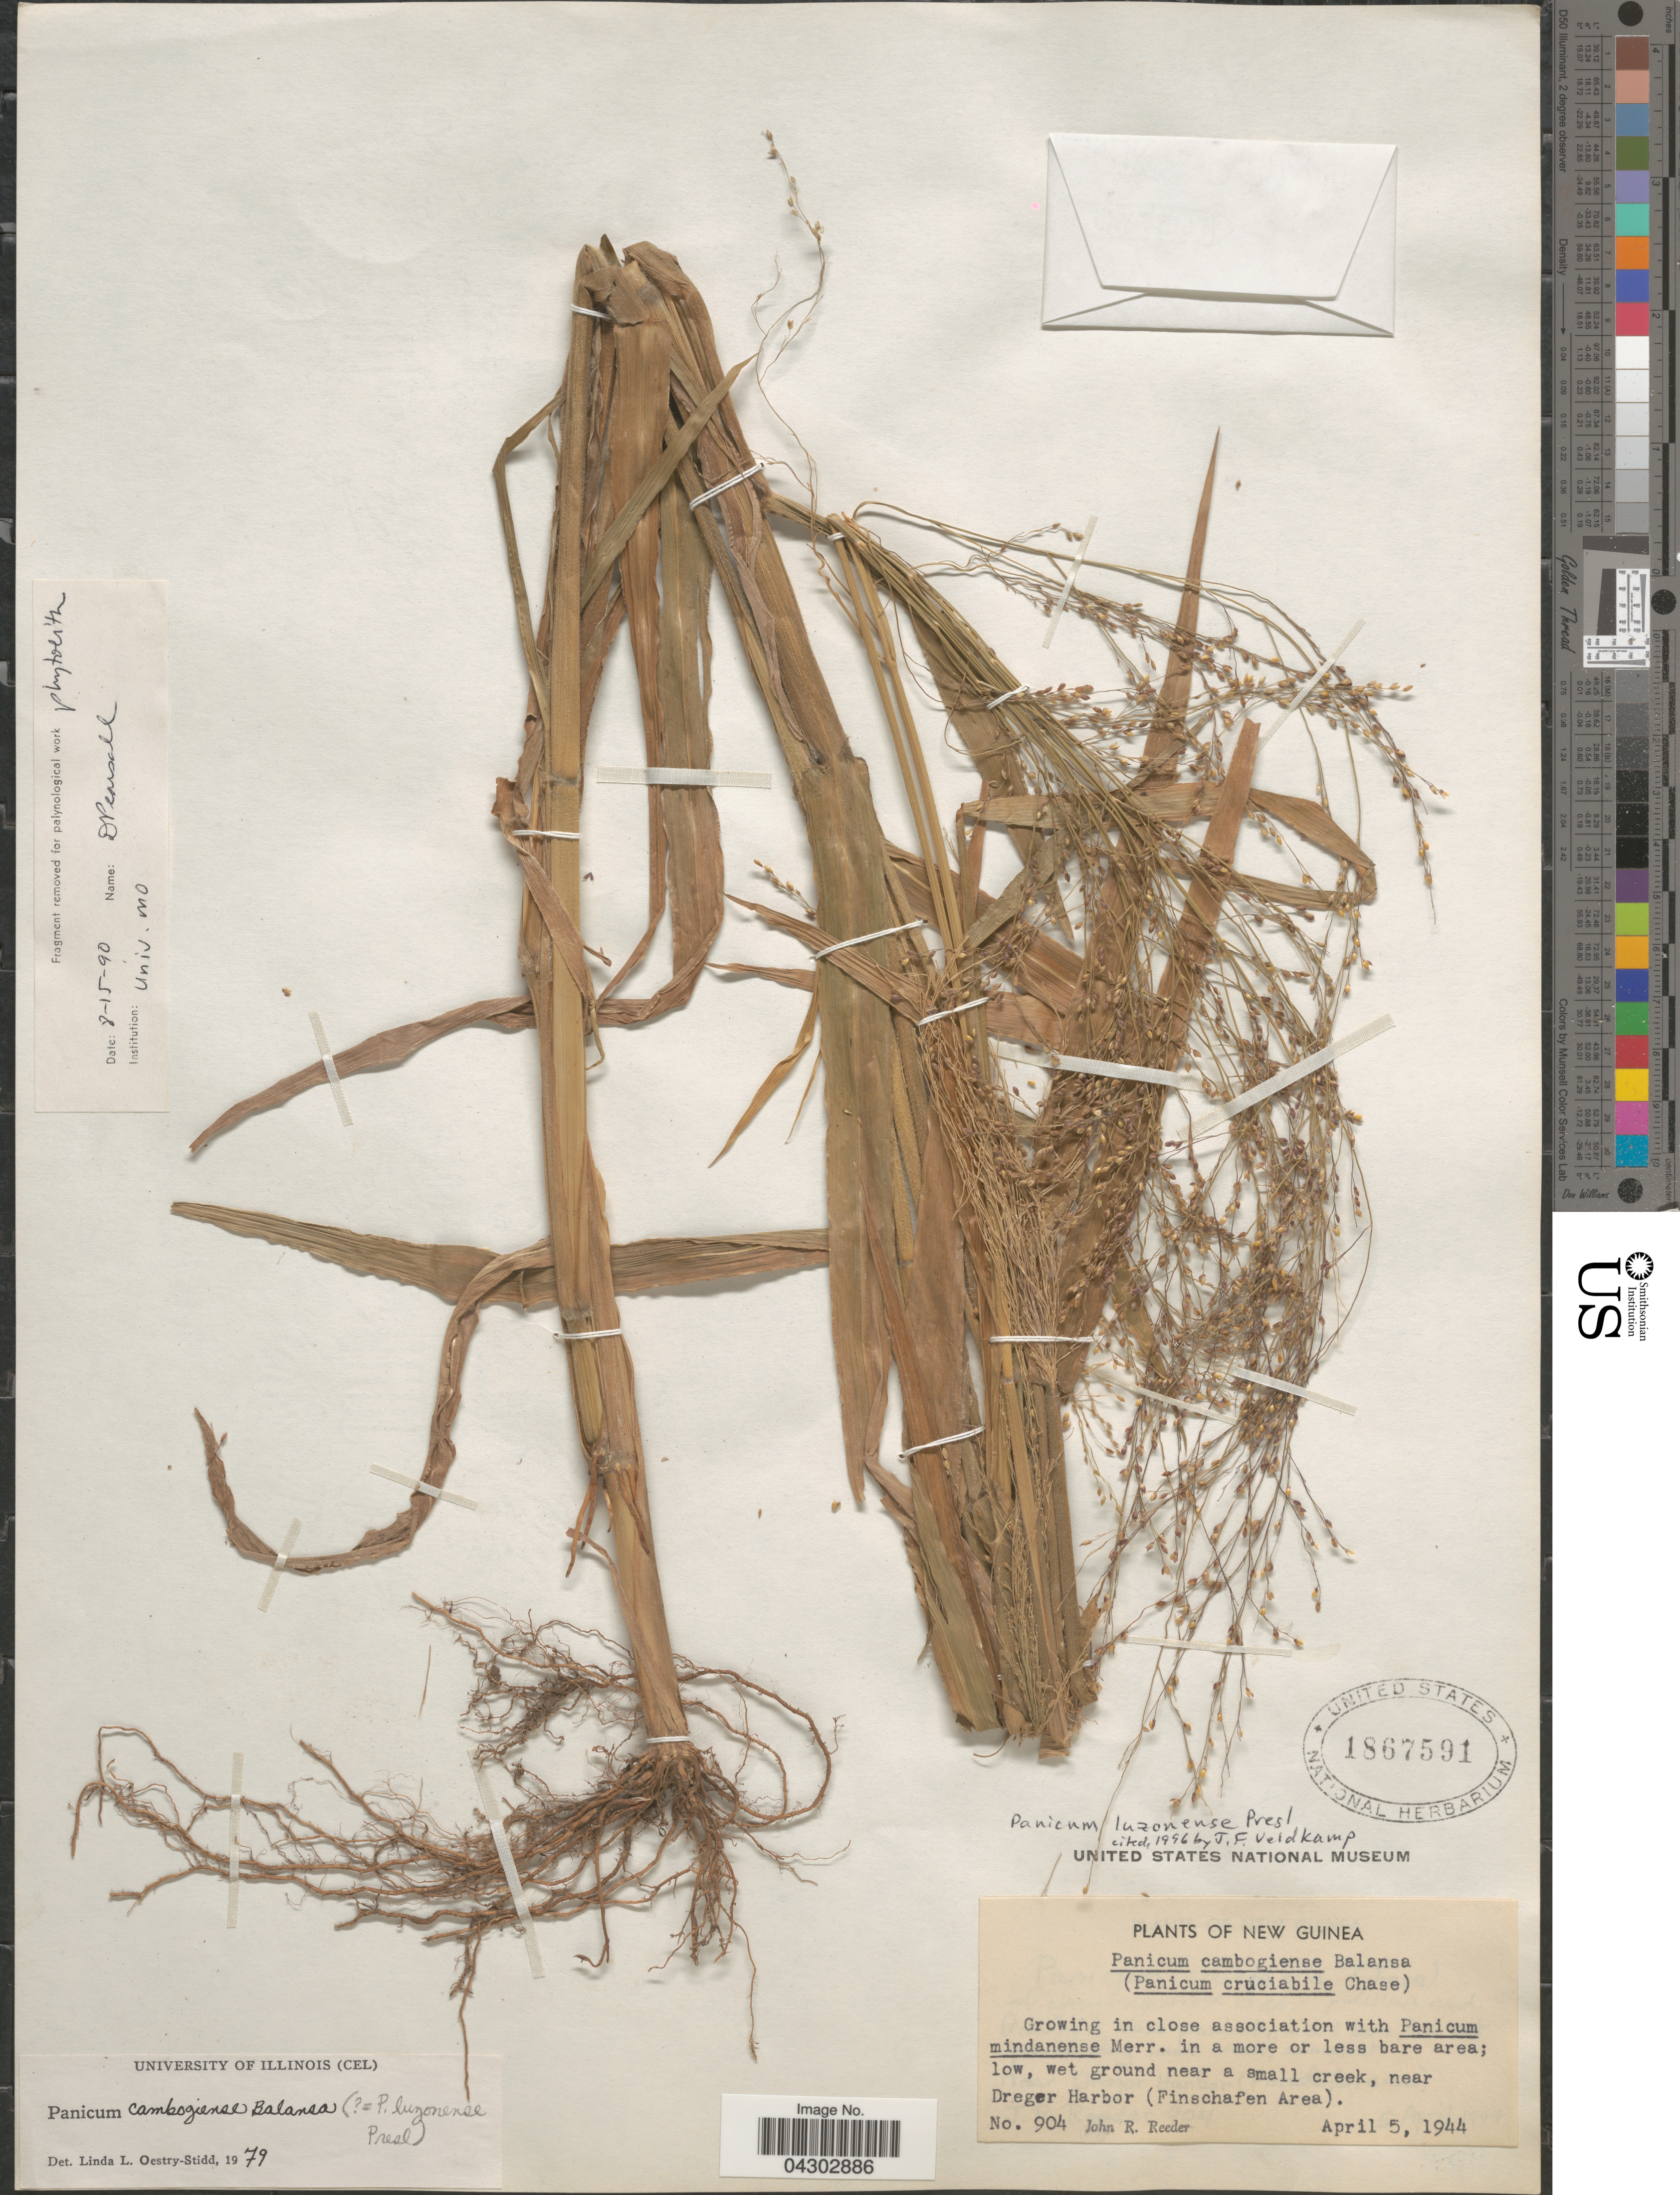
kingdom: Plantae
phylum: Tracheophyta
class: Liliopsida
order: Poales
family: Poaceae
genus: Panicum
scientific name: Panicum luzonense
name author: J. Presl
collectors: J. R. Reeder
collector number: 904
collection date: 1944-04-05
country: Papua New Guinea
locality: New Guinea. Near Drager Harbor (Finschafen Area).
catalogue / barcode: US 1867591